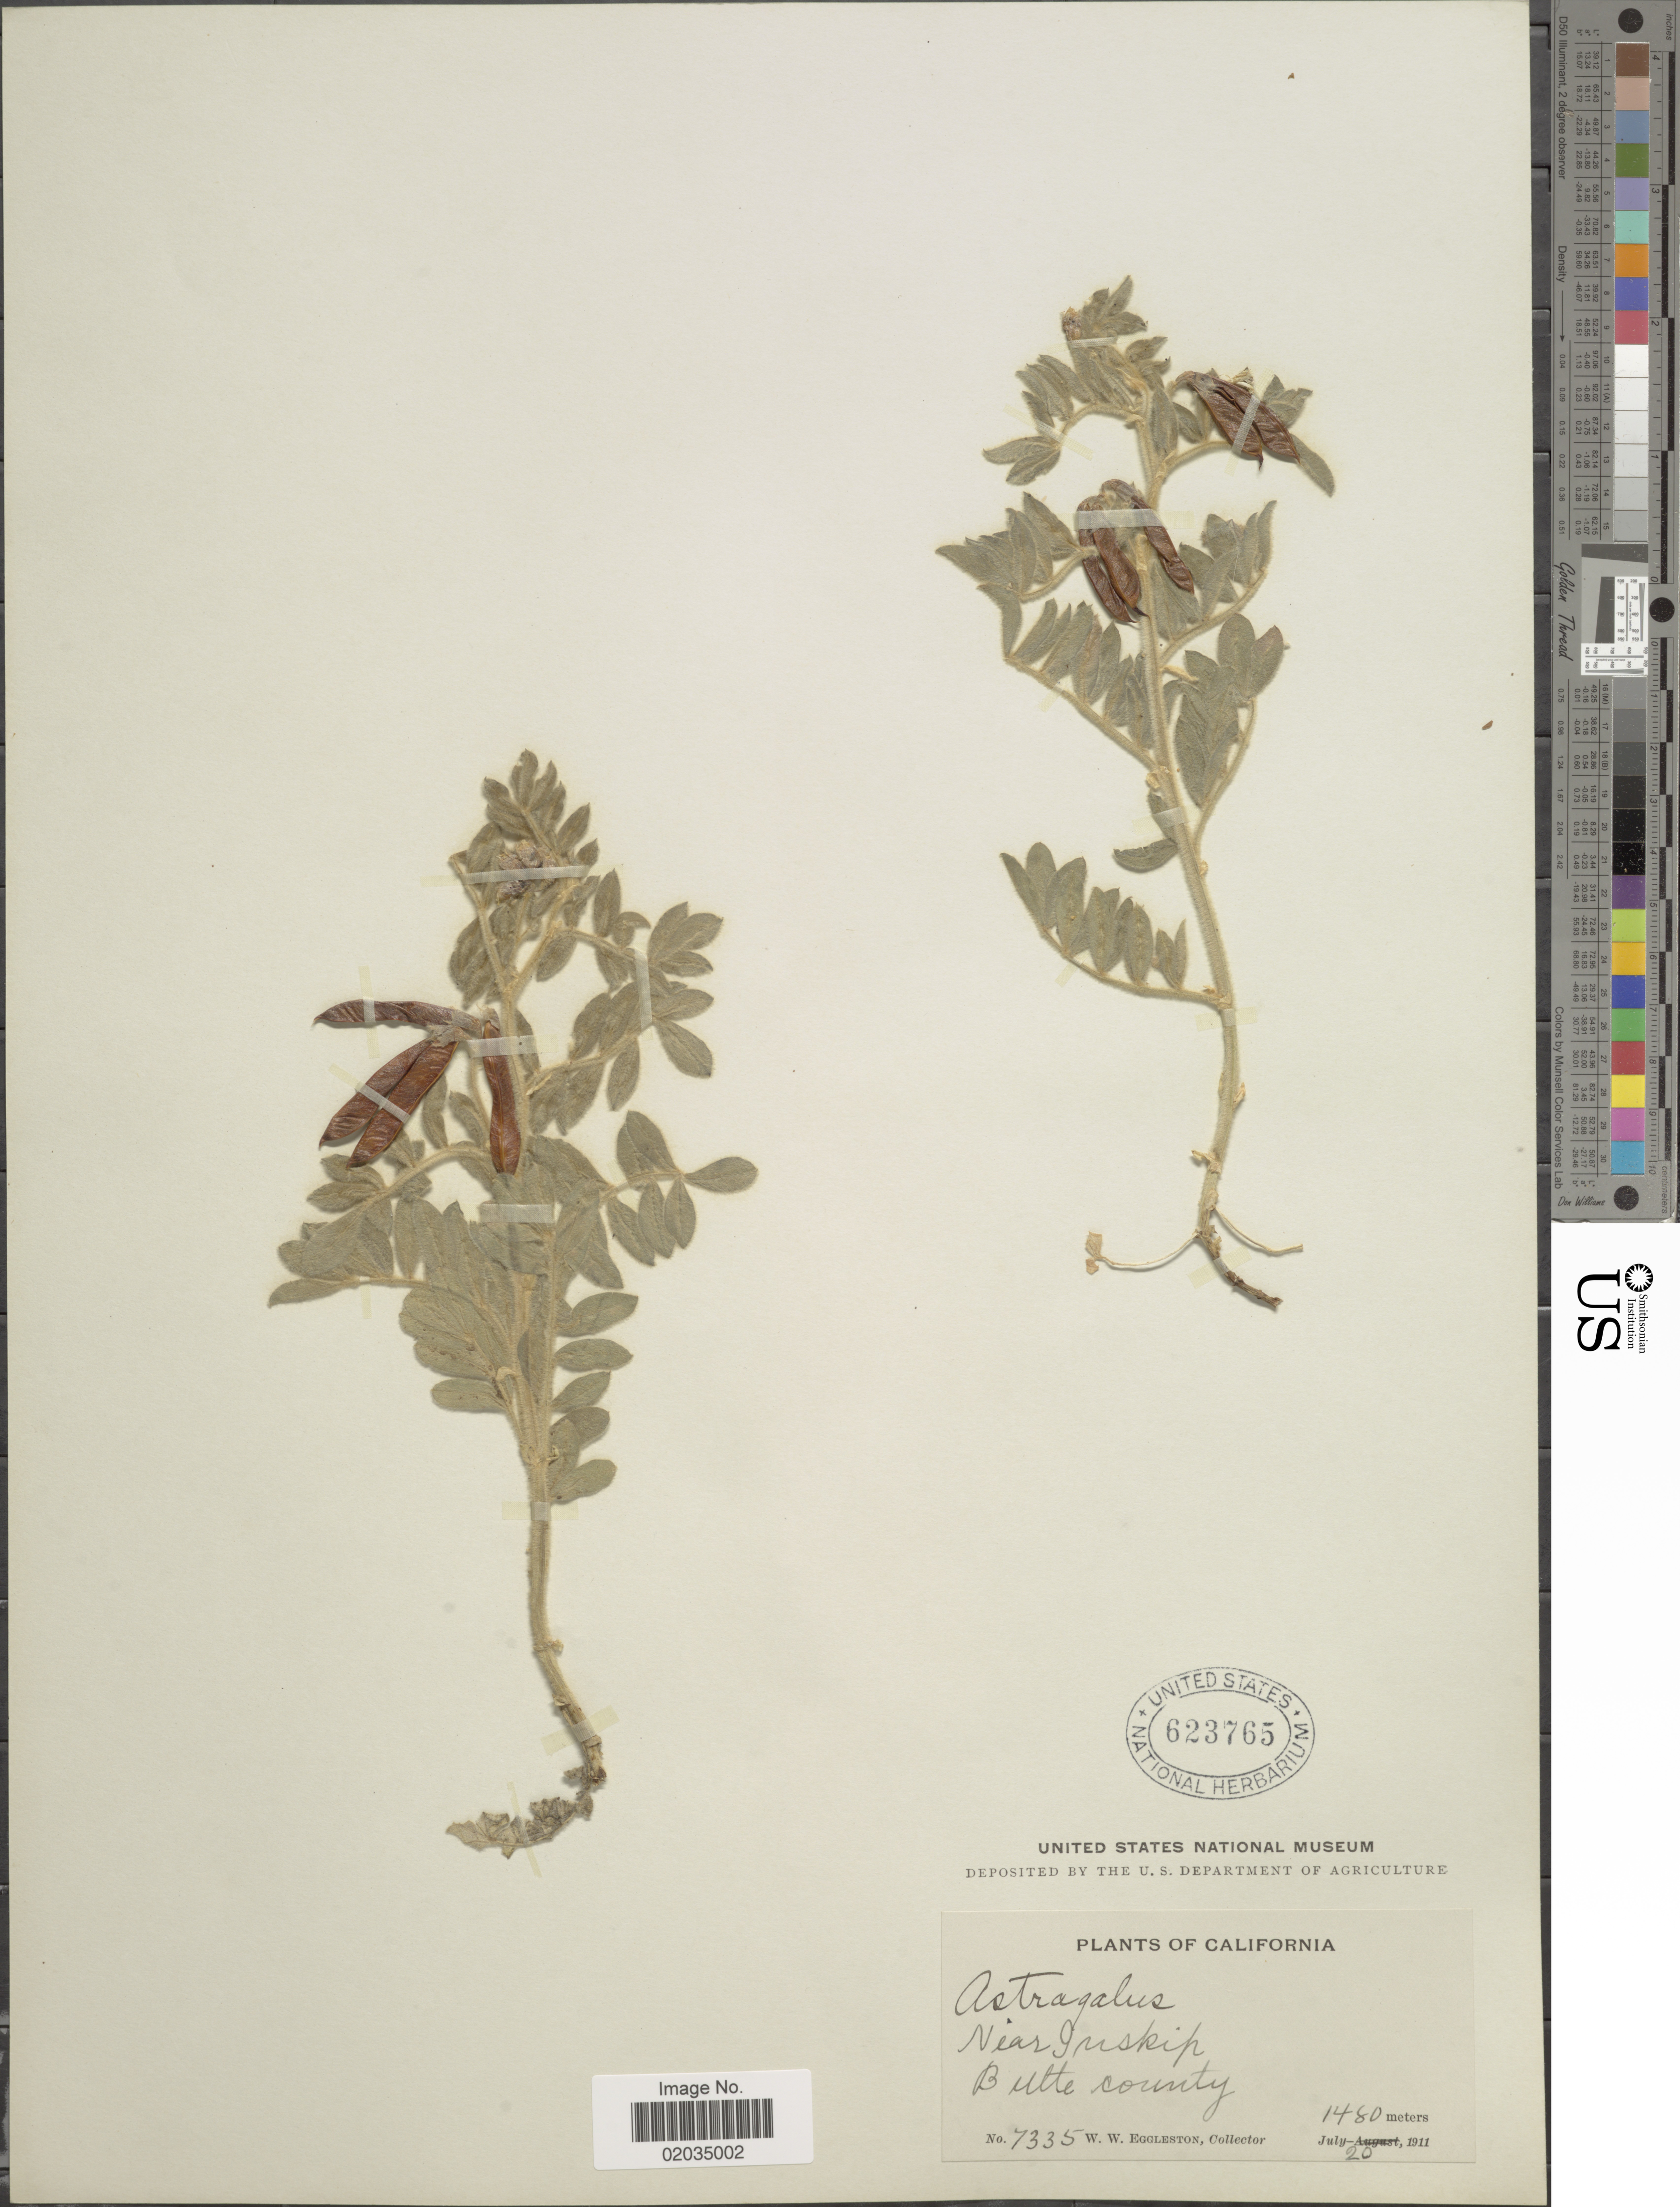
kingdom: Plantae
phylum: Tracheophyta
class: Magnoliopsida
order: Fabales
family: Fabaceae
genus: Astragalus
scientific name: Astragalus succumbens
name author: Hook.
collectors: W. W. Eggleston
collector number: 7335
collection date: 1911-07-20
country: United States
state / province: California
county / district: Butte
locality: Near Guskip, Butte County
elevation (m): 1480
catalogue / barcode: US 623765